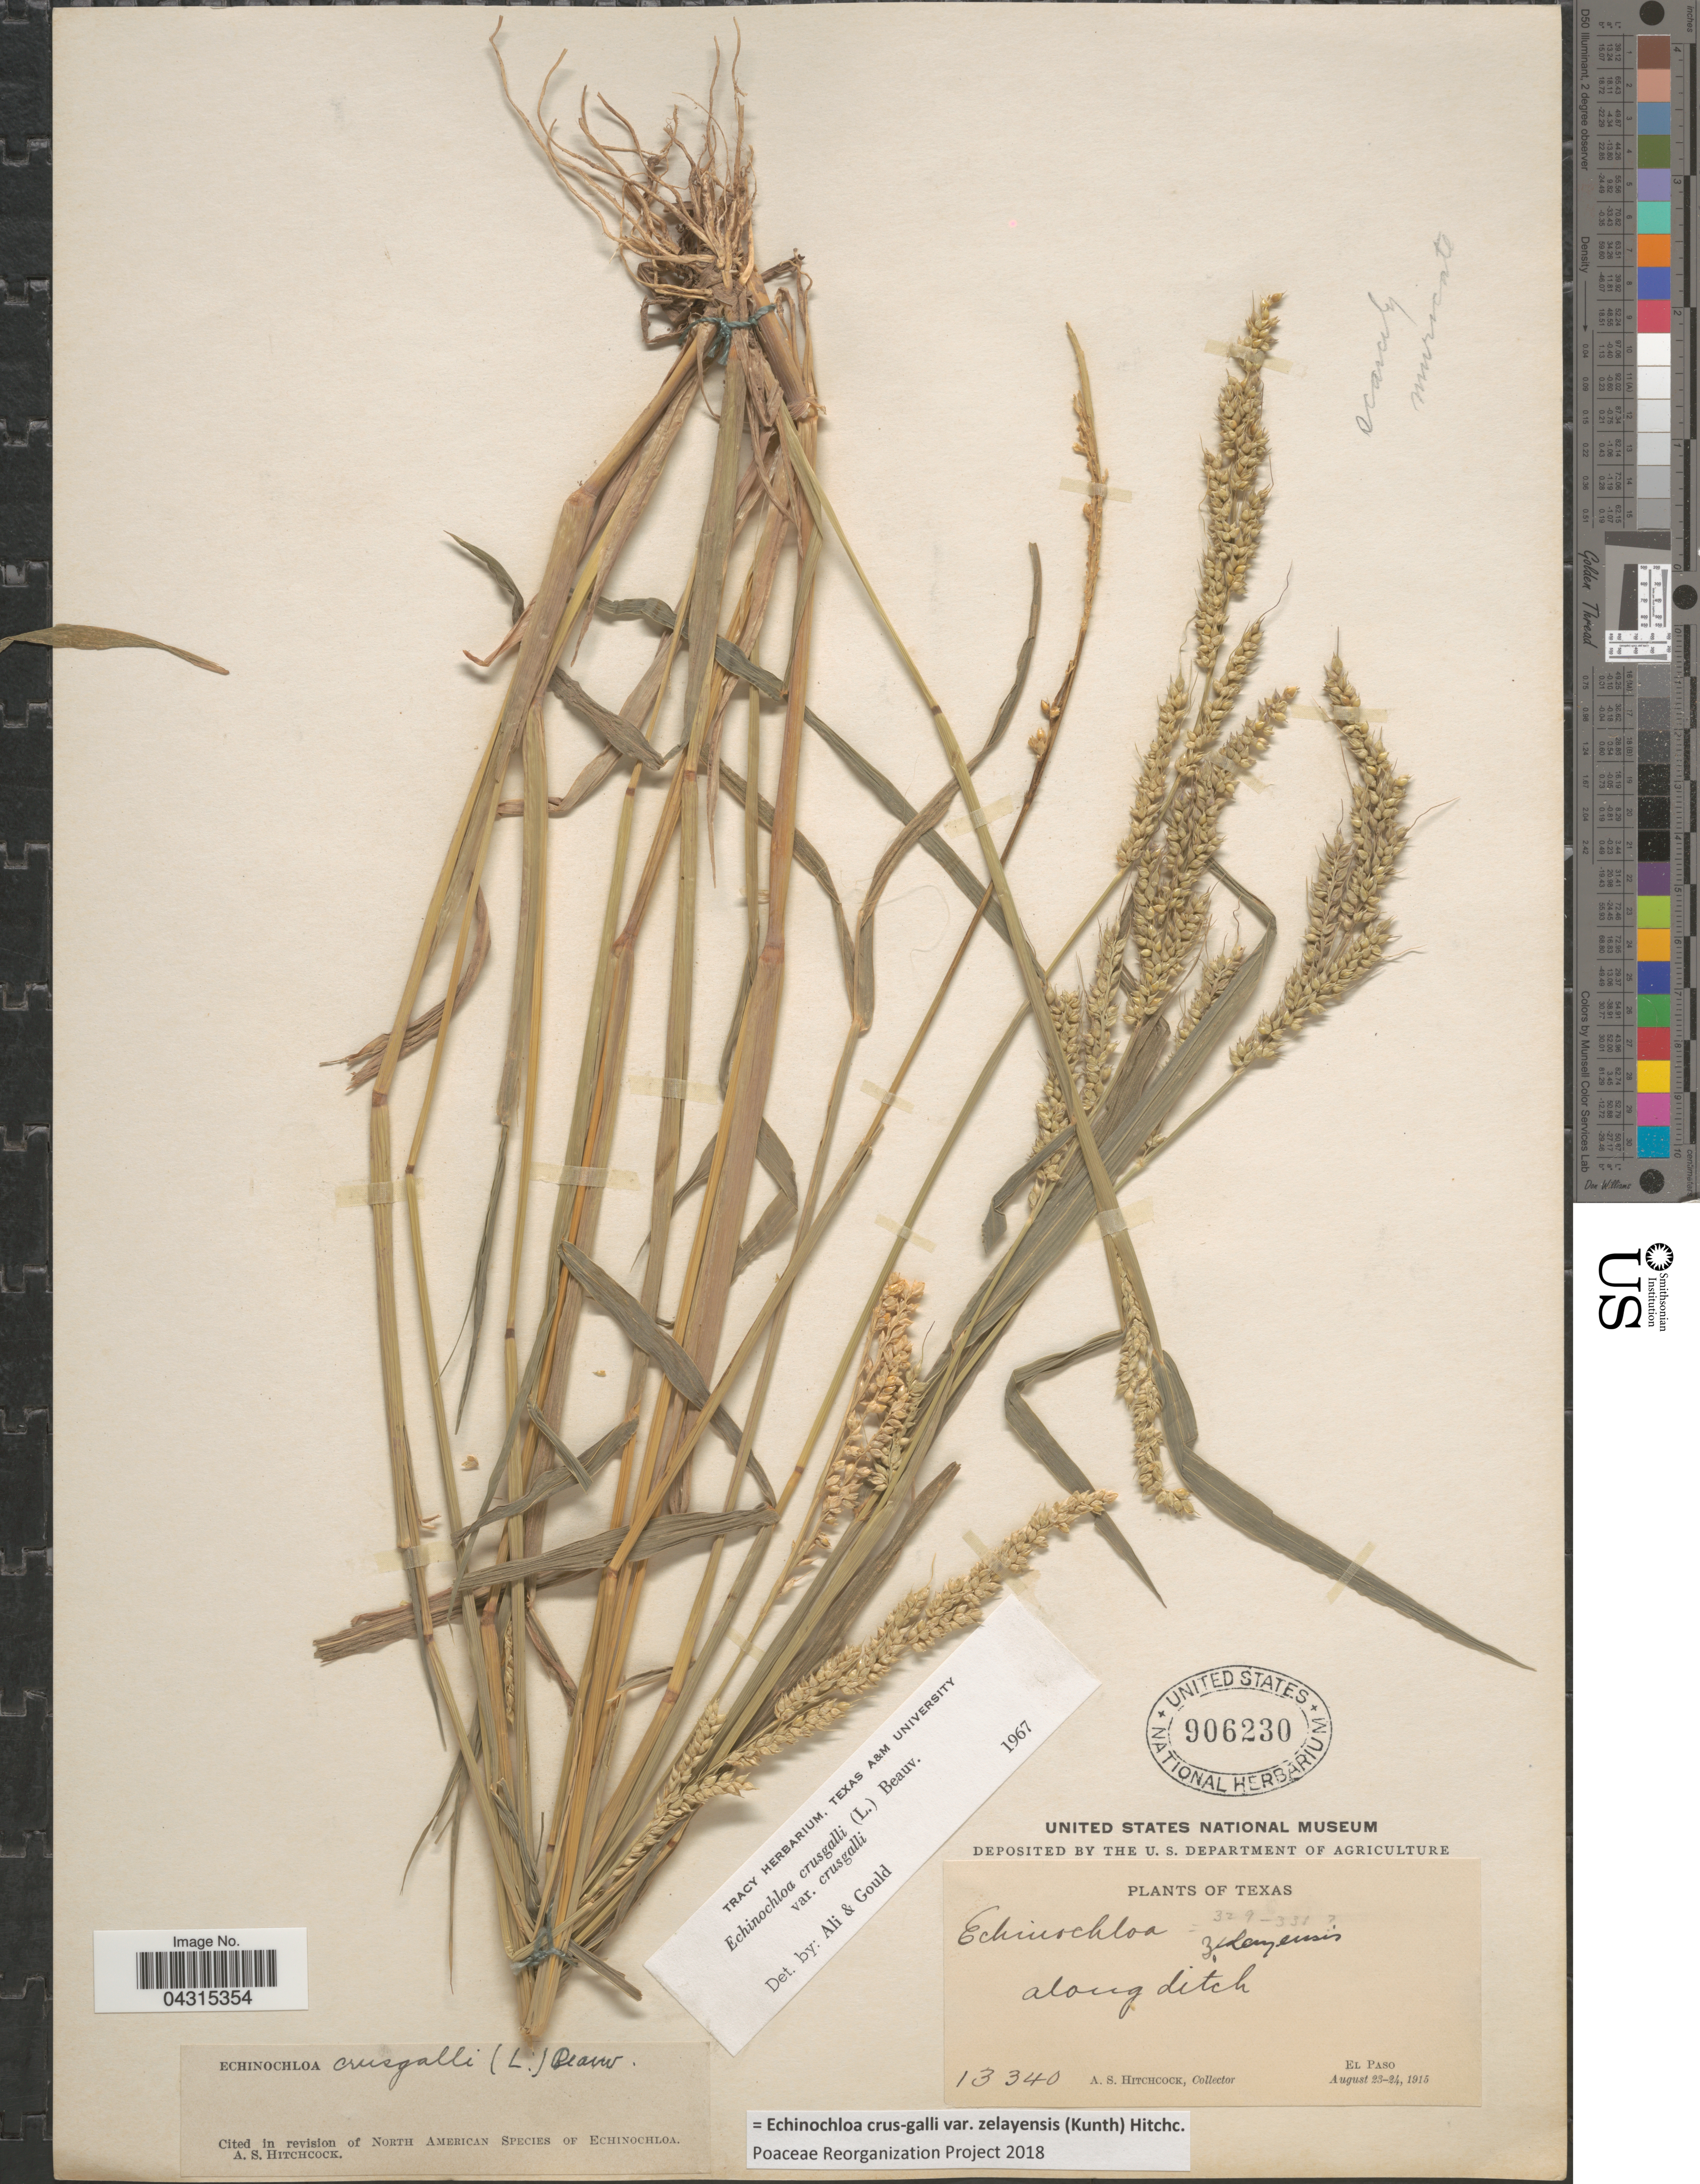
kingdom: Plantae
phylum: Tracheophyta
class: Liliopsida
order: Poales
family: Poaceae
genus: Echinochloa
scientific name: Echinochloa crus-galli var. zelayensis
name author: (Kunth) Hitchc.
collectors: A. S. Hitchcock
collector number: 13340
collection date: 1915-08-23/1915-08-24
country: United States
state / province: Texas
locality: Along ditch. El Paso.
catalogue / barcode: US 906230